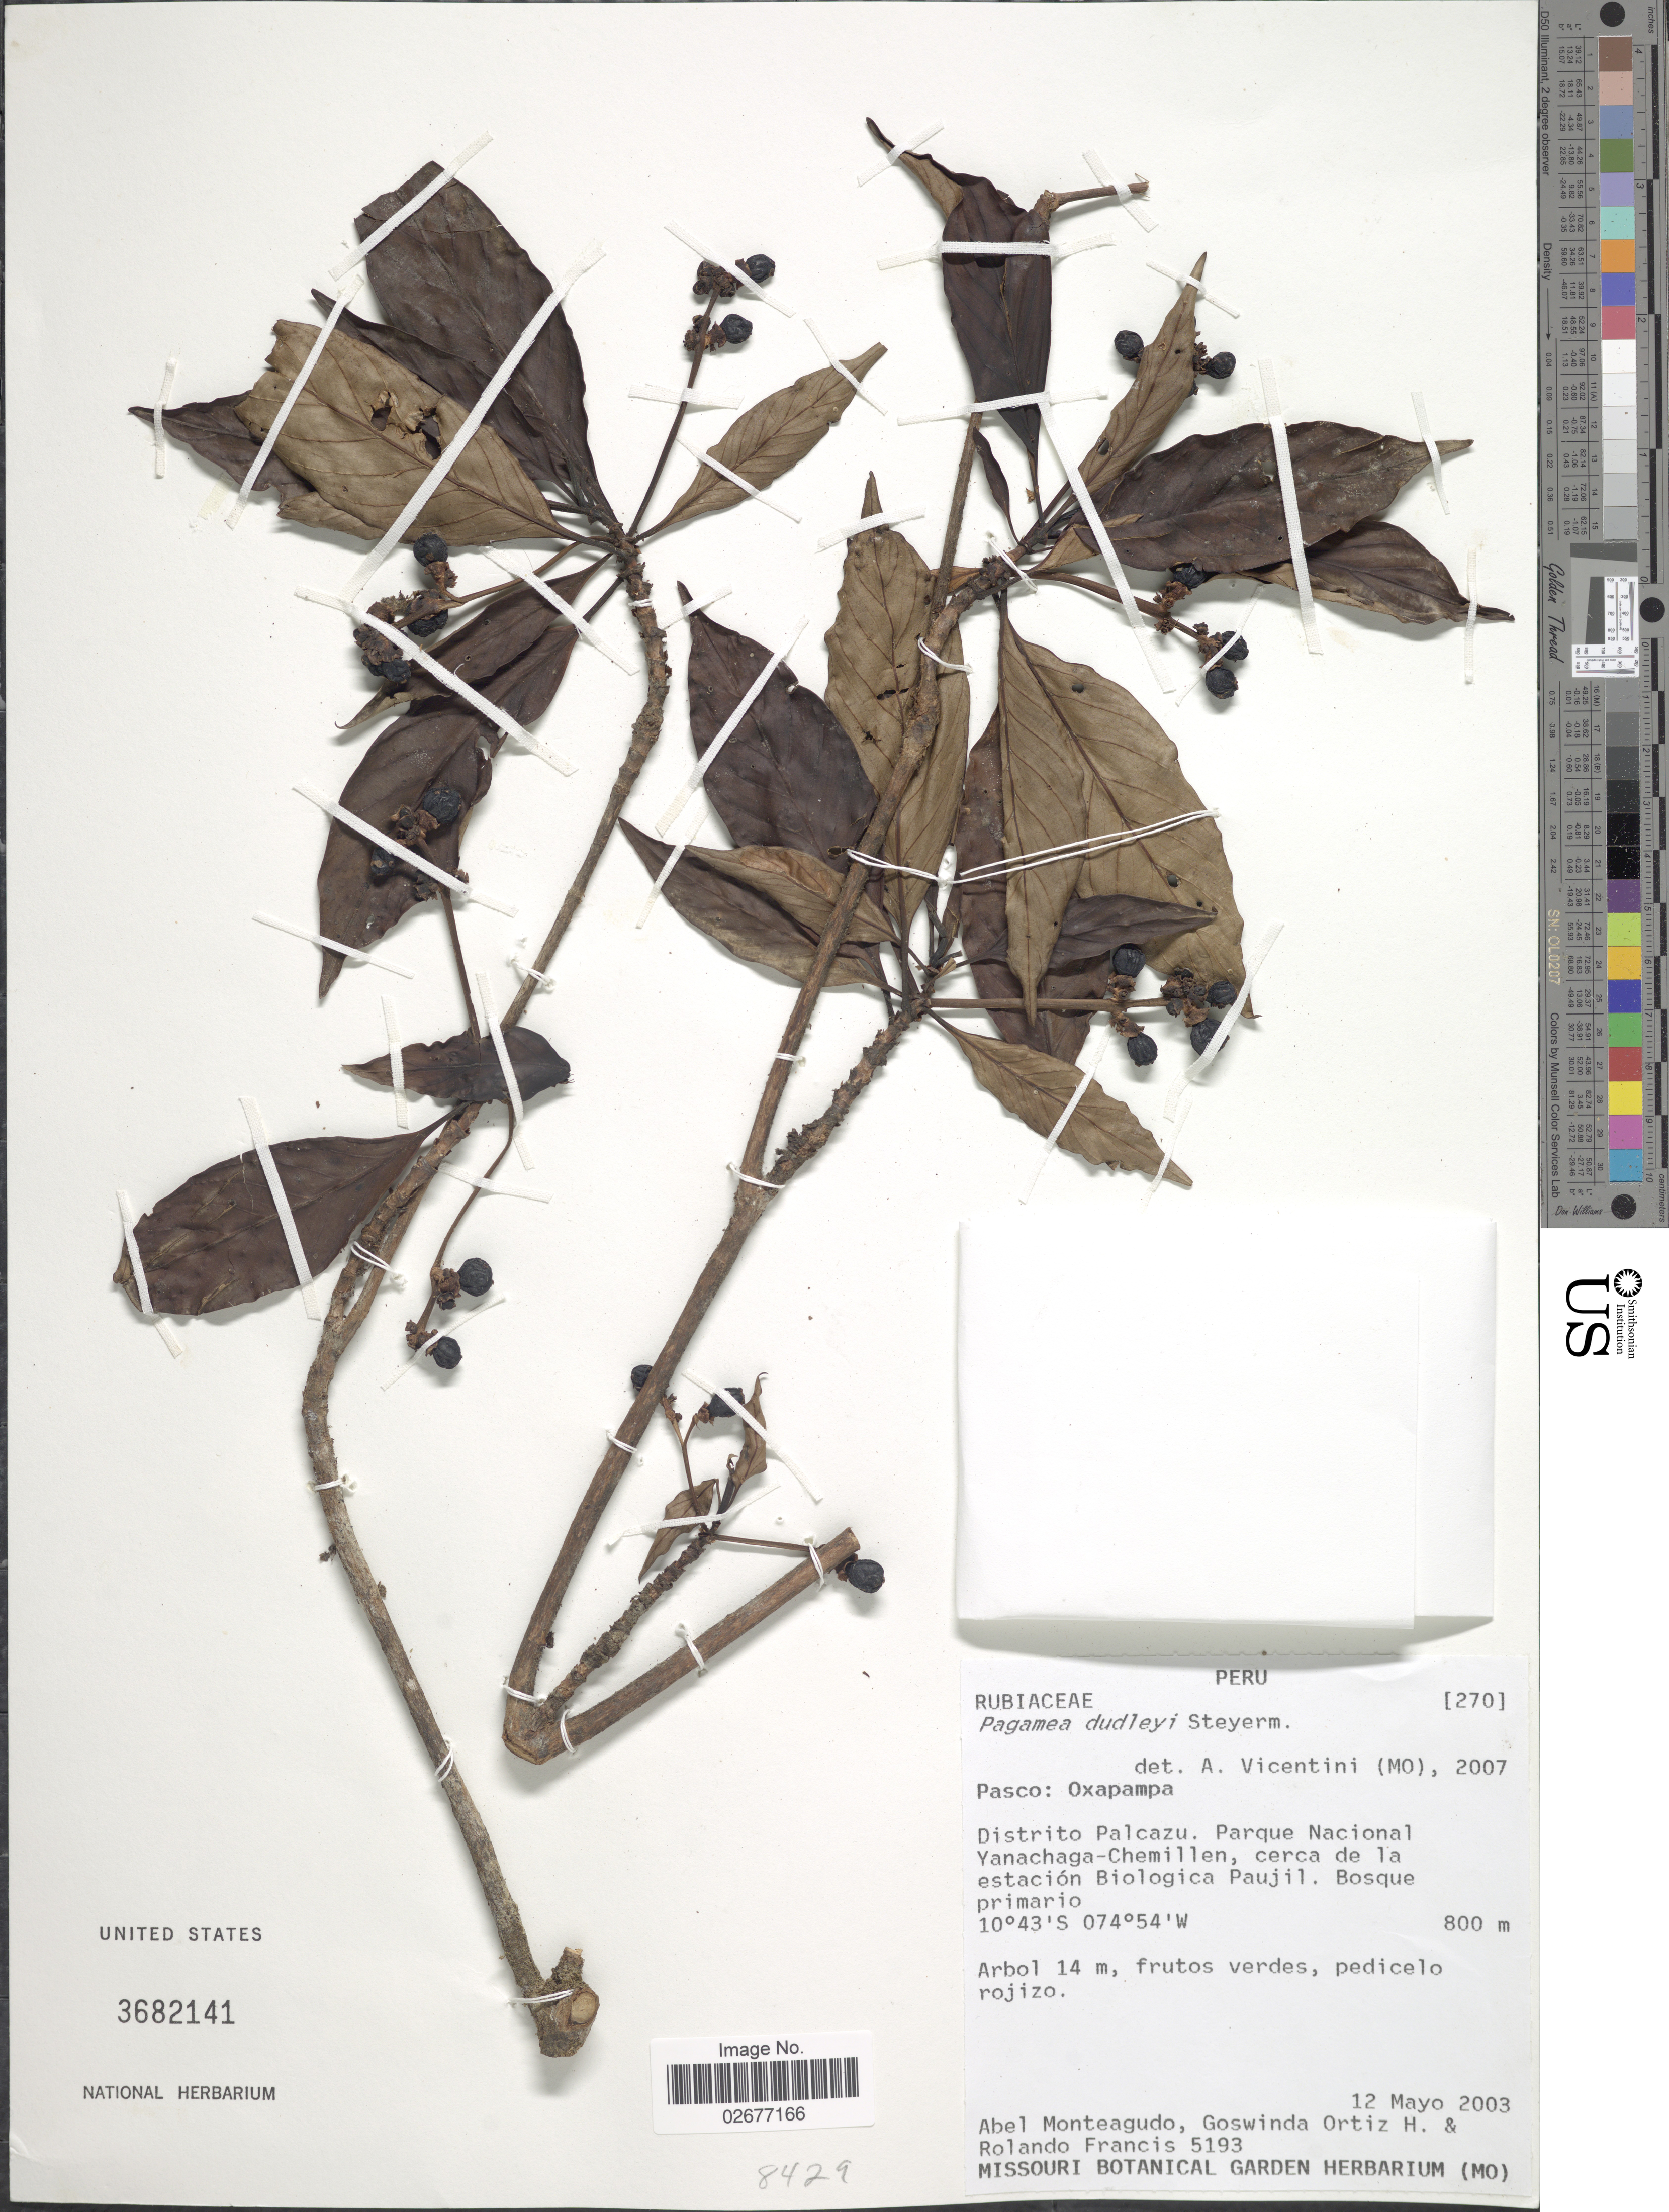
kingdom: Plantae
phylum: Tracheophyta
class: Magnoliopsida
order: Gentianales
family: Rubiaceae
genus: Pagamea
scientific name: Pagamea dudleyi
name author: Steyerm.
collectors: A. Monteagudo, G. Ortiz & R. Francis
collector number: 5193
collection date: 2003-05-12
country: Peru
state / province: Pasco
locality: Pasco: Oxapampa, Distrito Palcazu, Parque Nacional Ynachaga-Chemillen, cerca de la estacion Biologica Paujil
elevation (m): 800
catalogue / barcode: US 3682141